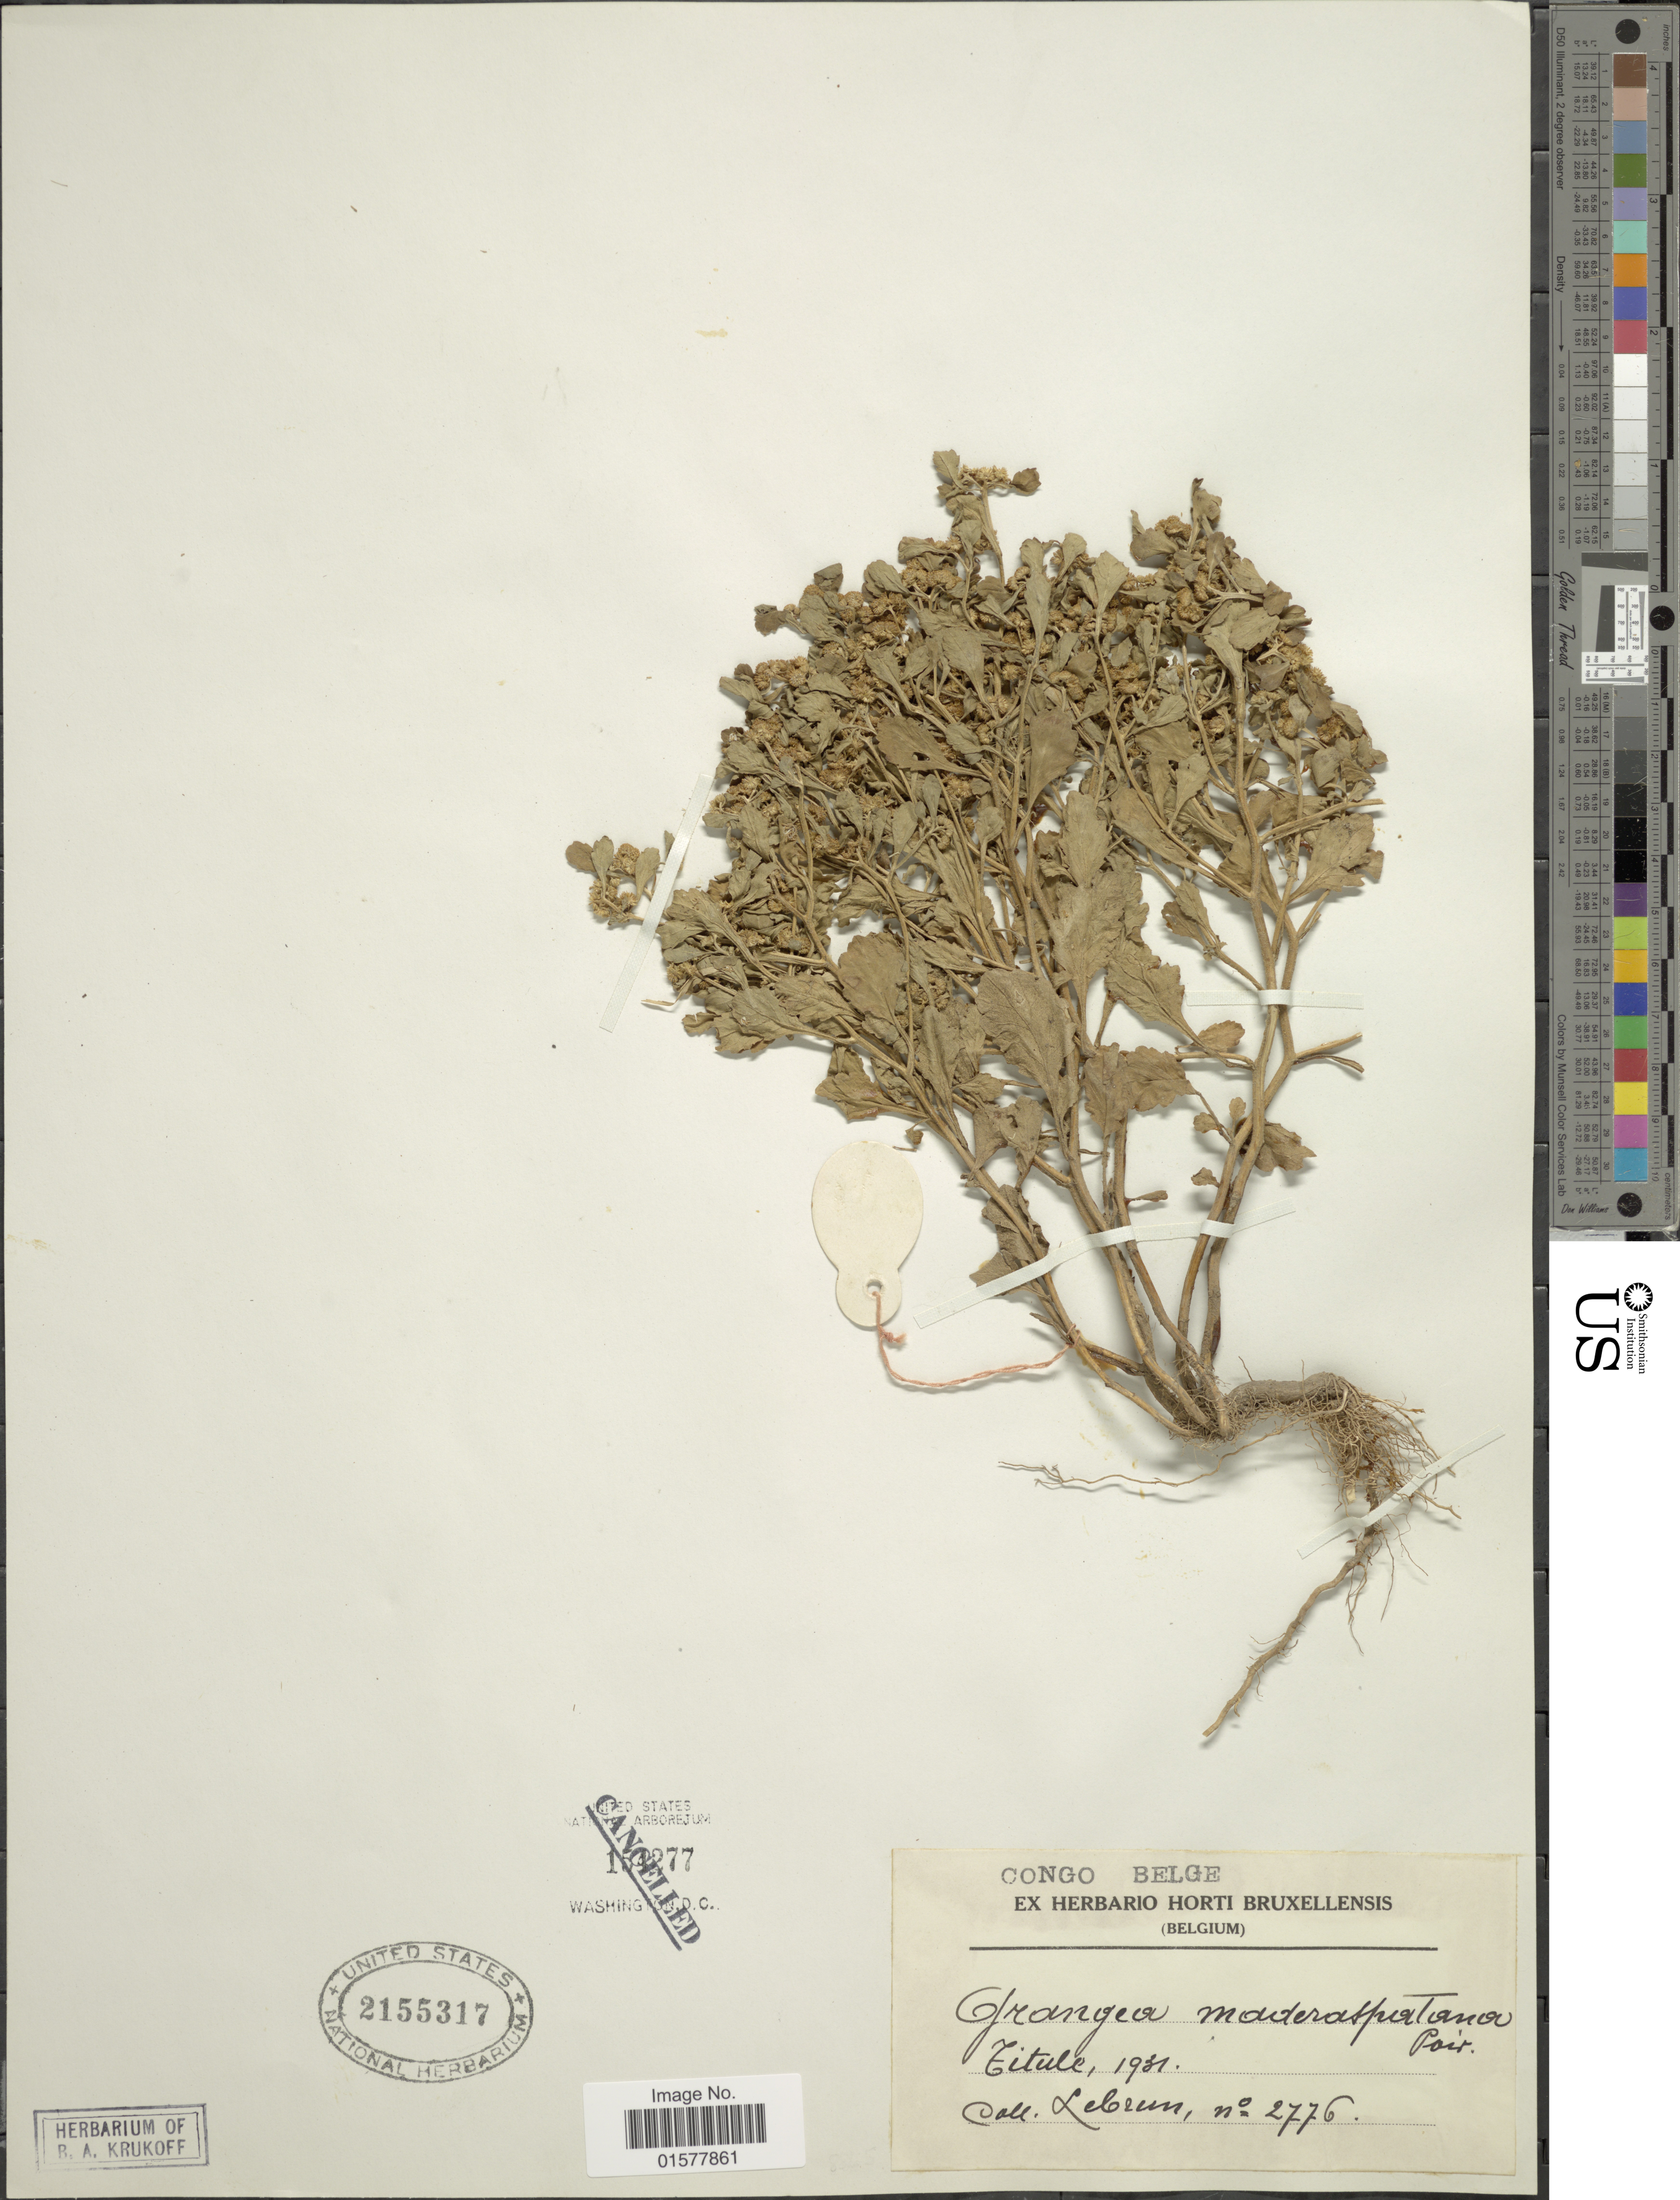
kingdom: Plantae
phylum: Tracheophyta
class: Magnoliopsida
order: Asterales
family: Asteraceae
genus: Grangea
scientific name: Grangea maderaspatana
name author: (L.) Poir.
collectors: J.A. Lebrun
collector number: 2776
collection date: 1931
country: Congo, Democratic Republic of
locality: Congo Belge, Eitule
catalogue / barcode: US 2155317